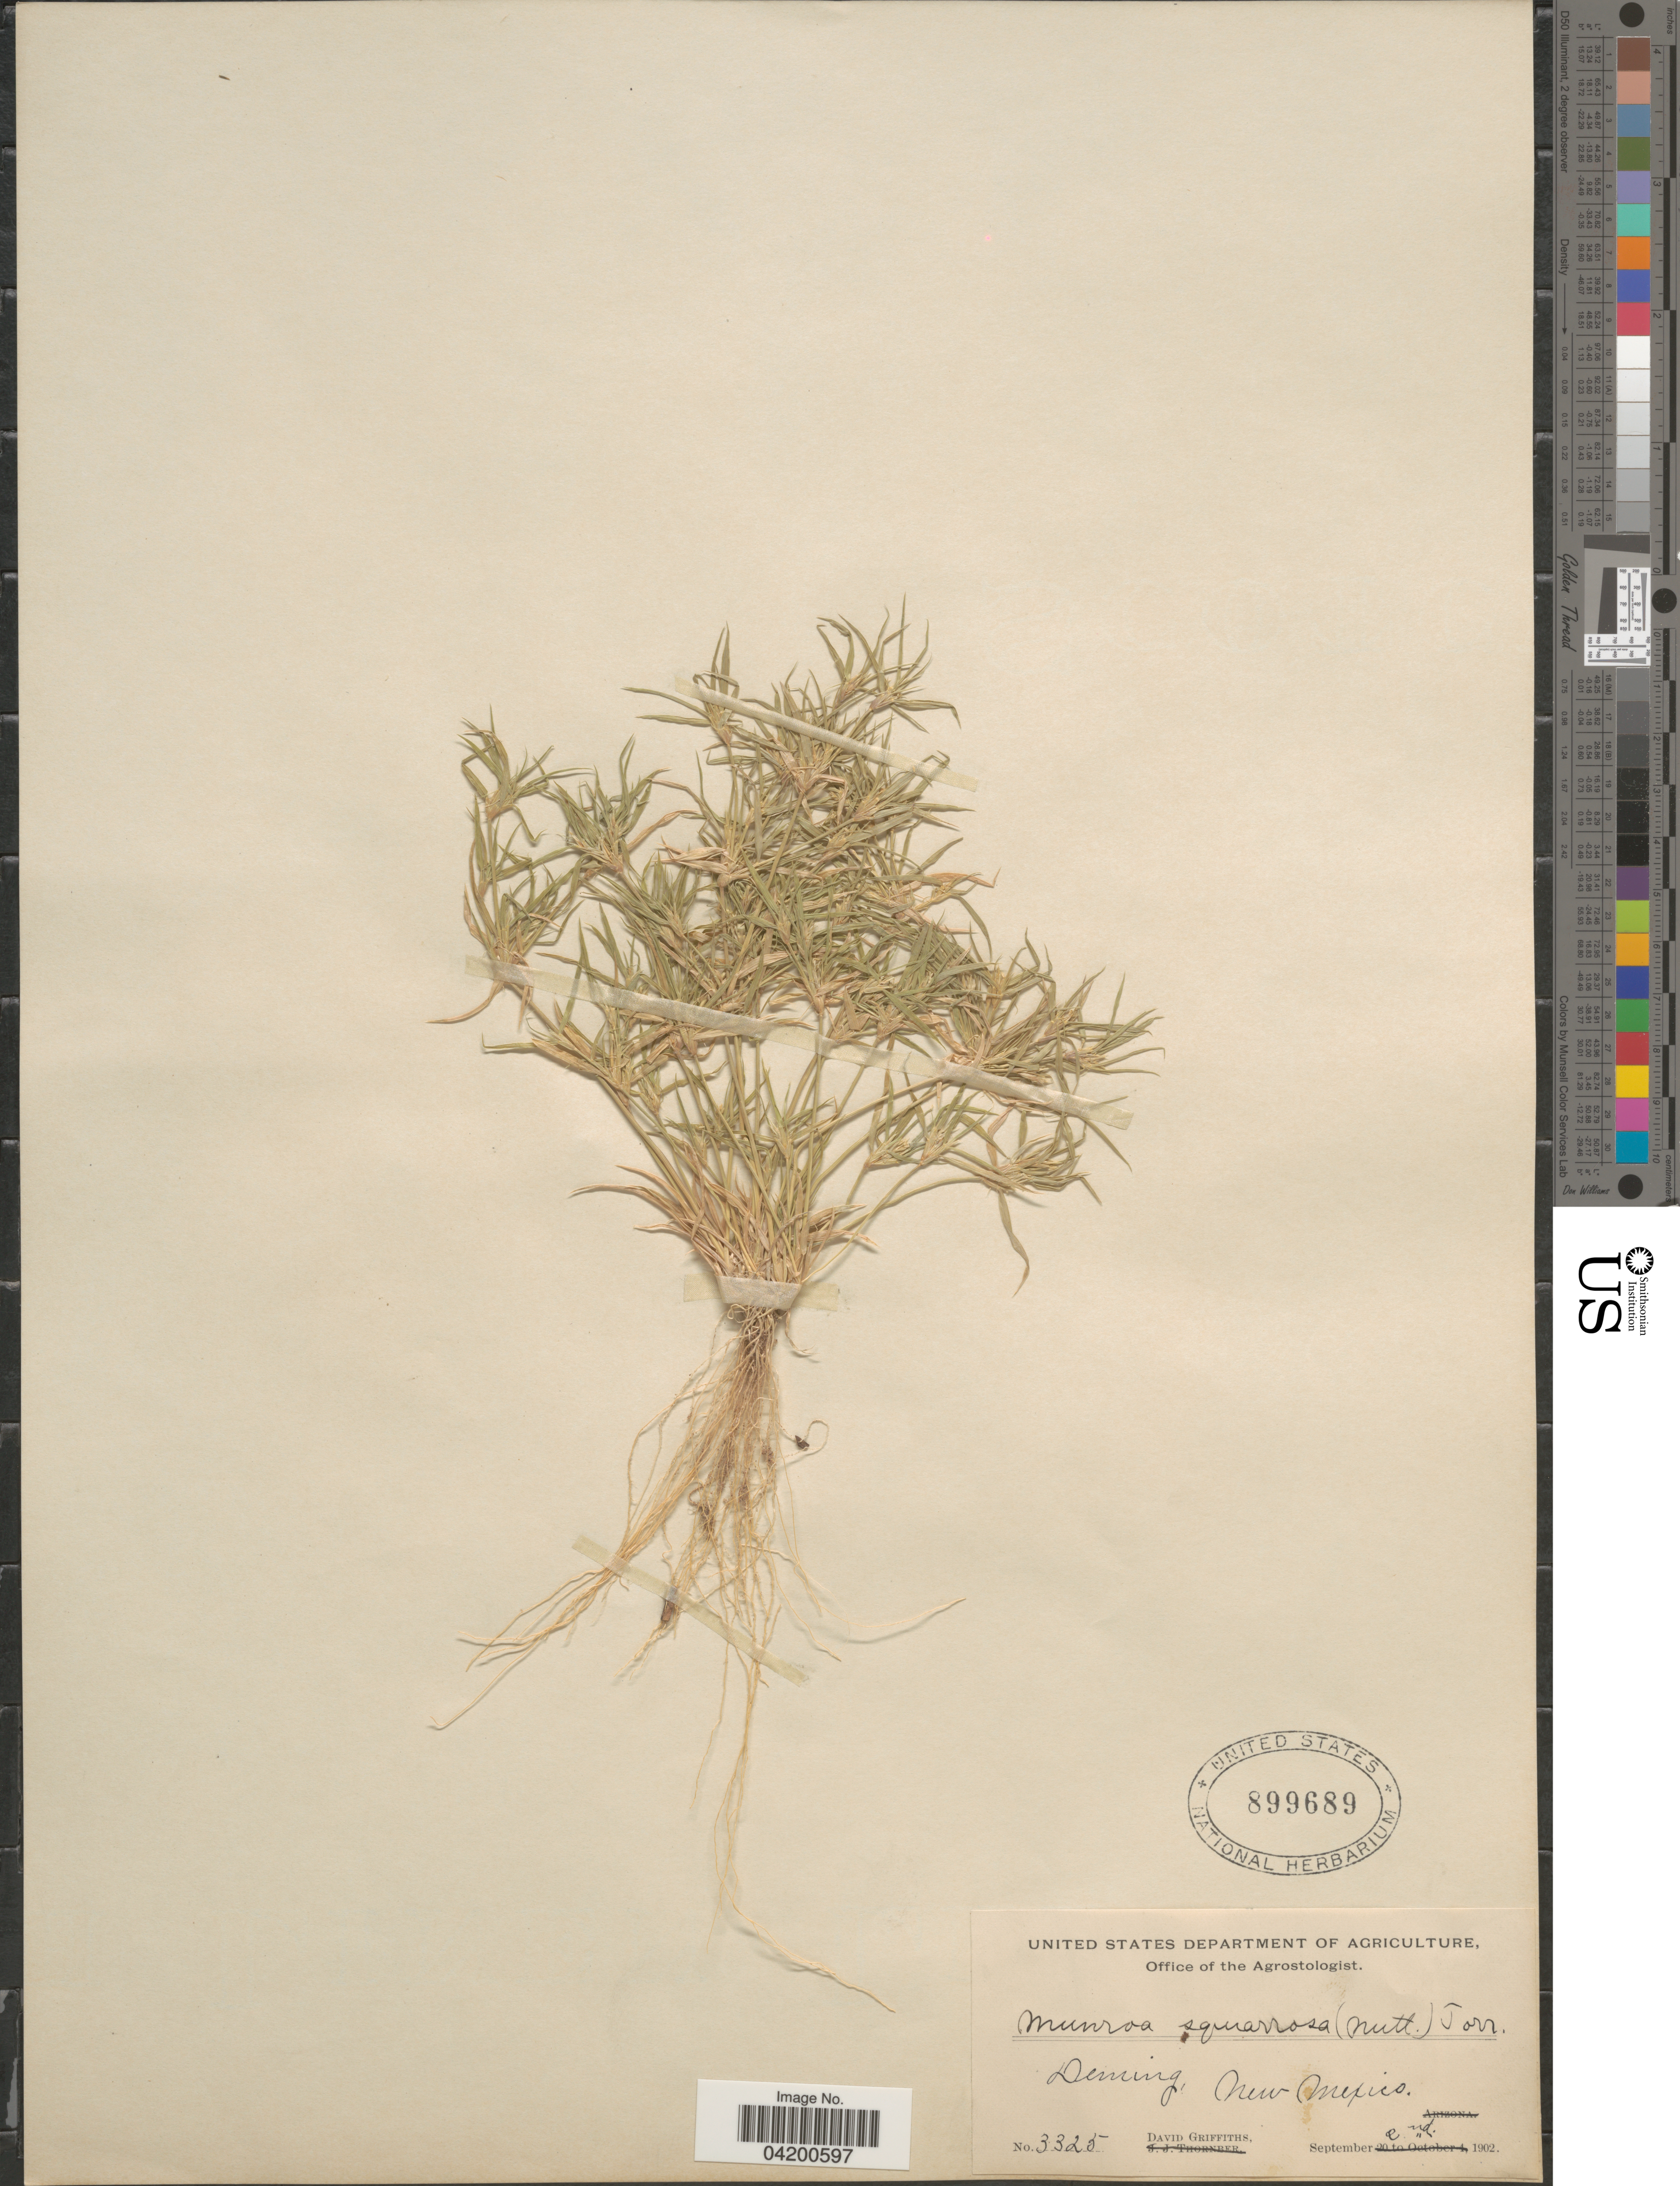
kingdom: Plantae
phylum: Tracheophyta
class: Liliopsida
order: Poales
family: Poaceae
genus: Munroa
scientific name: Munroa squarrosa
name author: (Nutt.) Torr.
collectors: D. Griffiths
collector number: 3325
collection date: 1902-09-02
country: United States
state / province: New Mexico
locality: Deming.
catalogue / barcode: US 899689